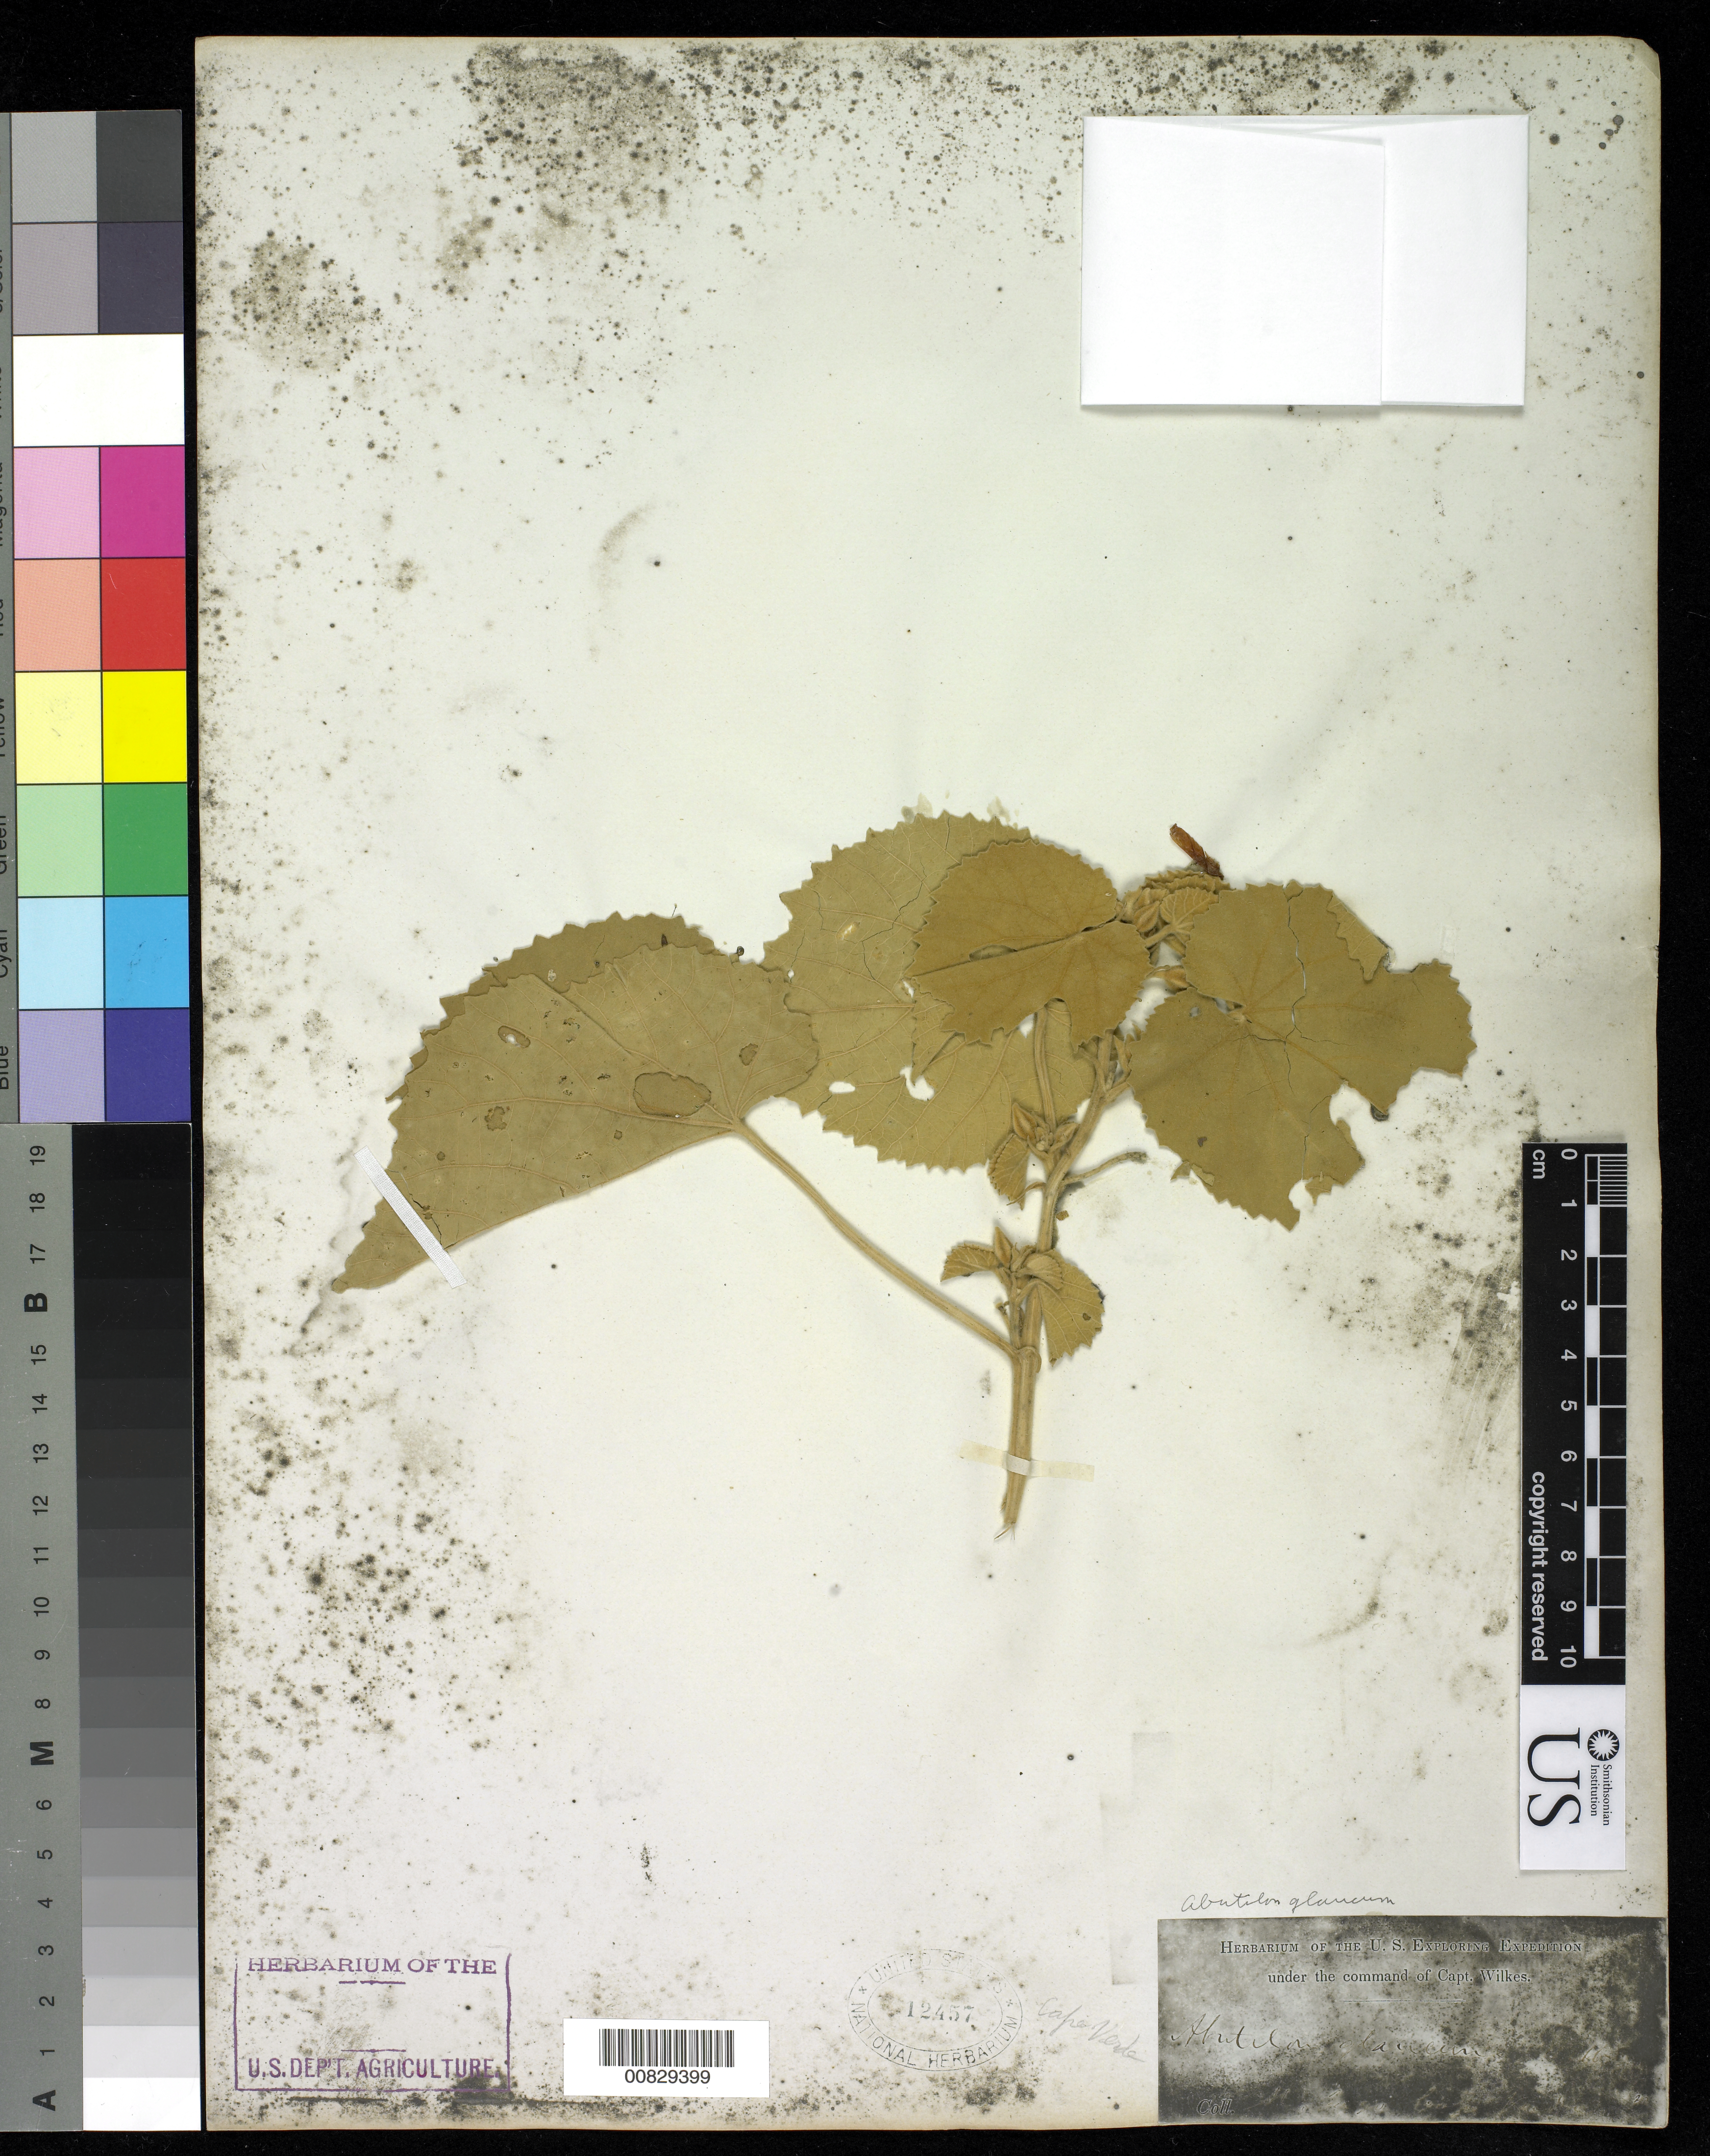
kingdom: Plantae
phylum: Tracheophyta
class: Magnoliopsida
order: Malvales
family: Malvaceae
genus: Abutilon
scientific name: Abutilon pannosum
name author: (G. Forst.) Schltdl.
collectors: Wilkes Explor. Exped.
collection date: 1838/1842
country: Cape Verde Islands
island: Cape Verde Is.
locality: Sao Tiago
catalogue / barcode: US 12457